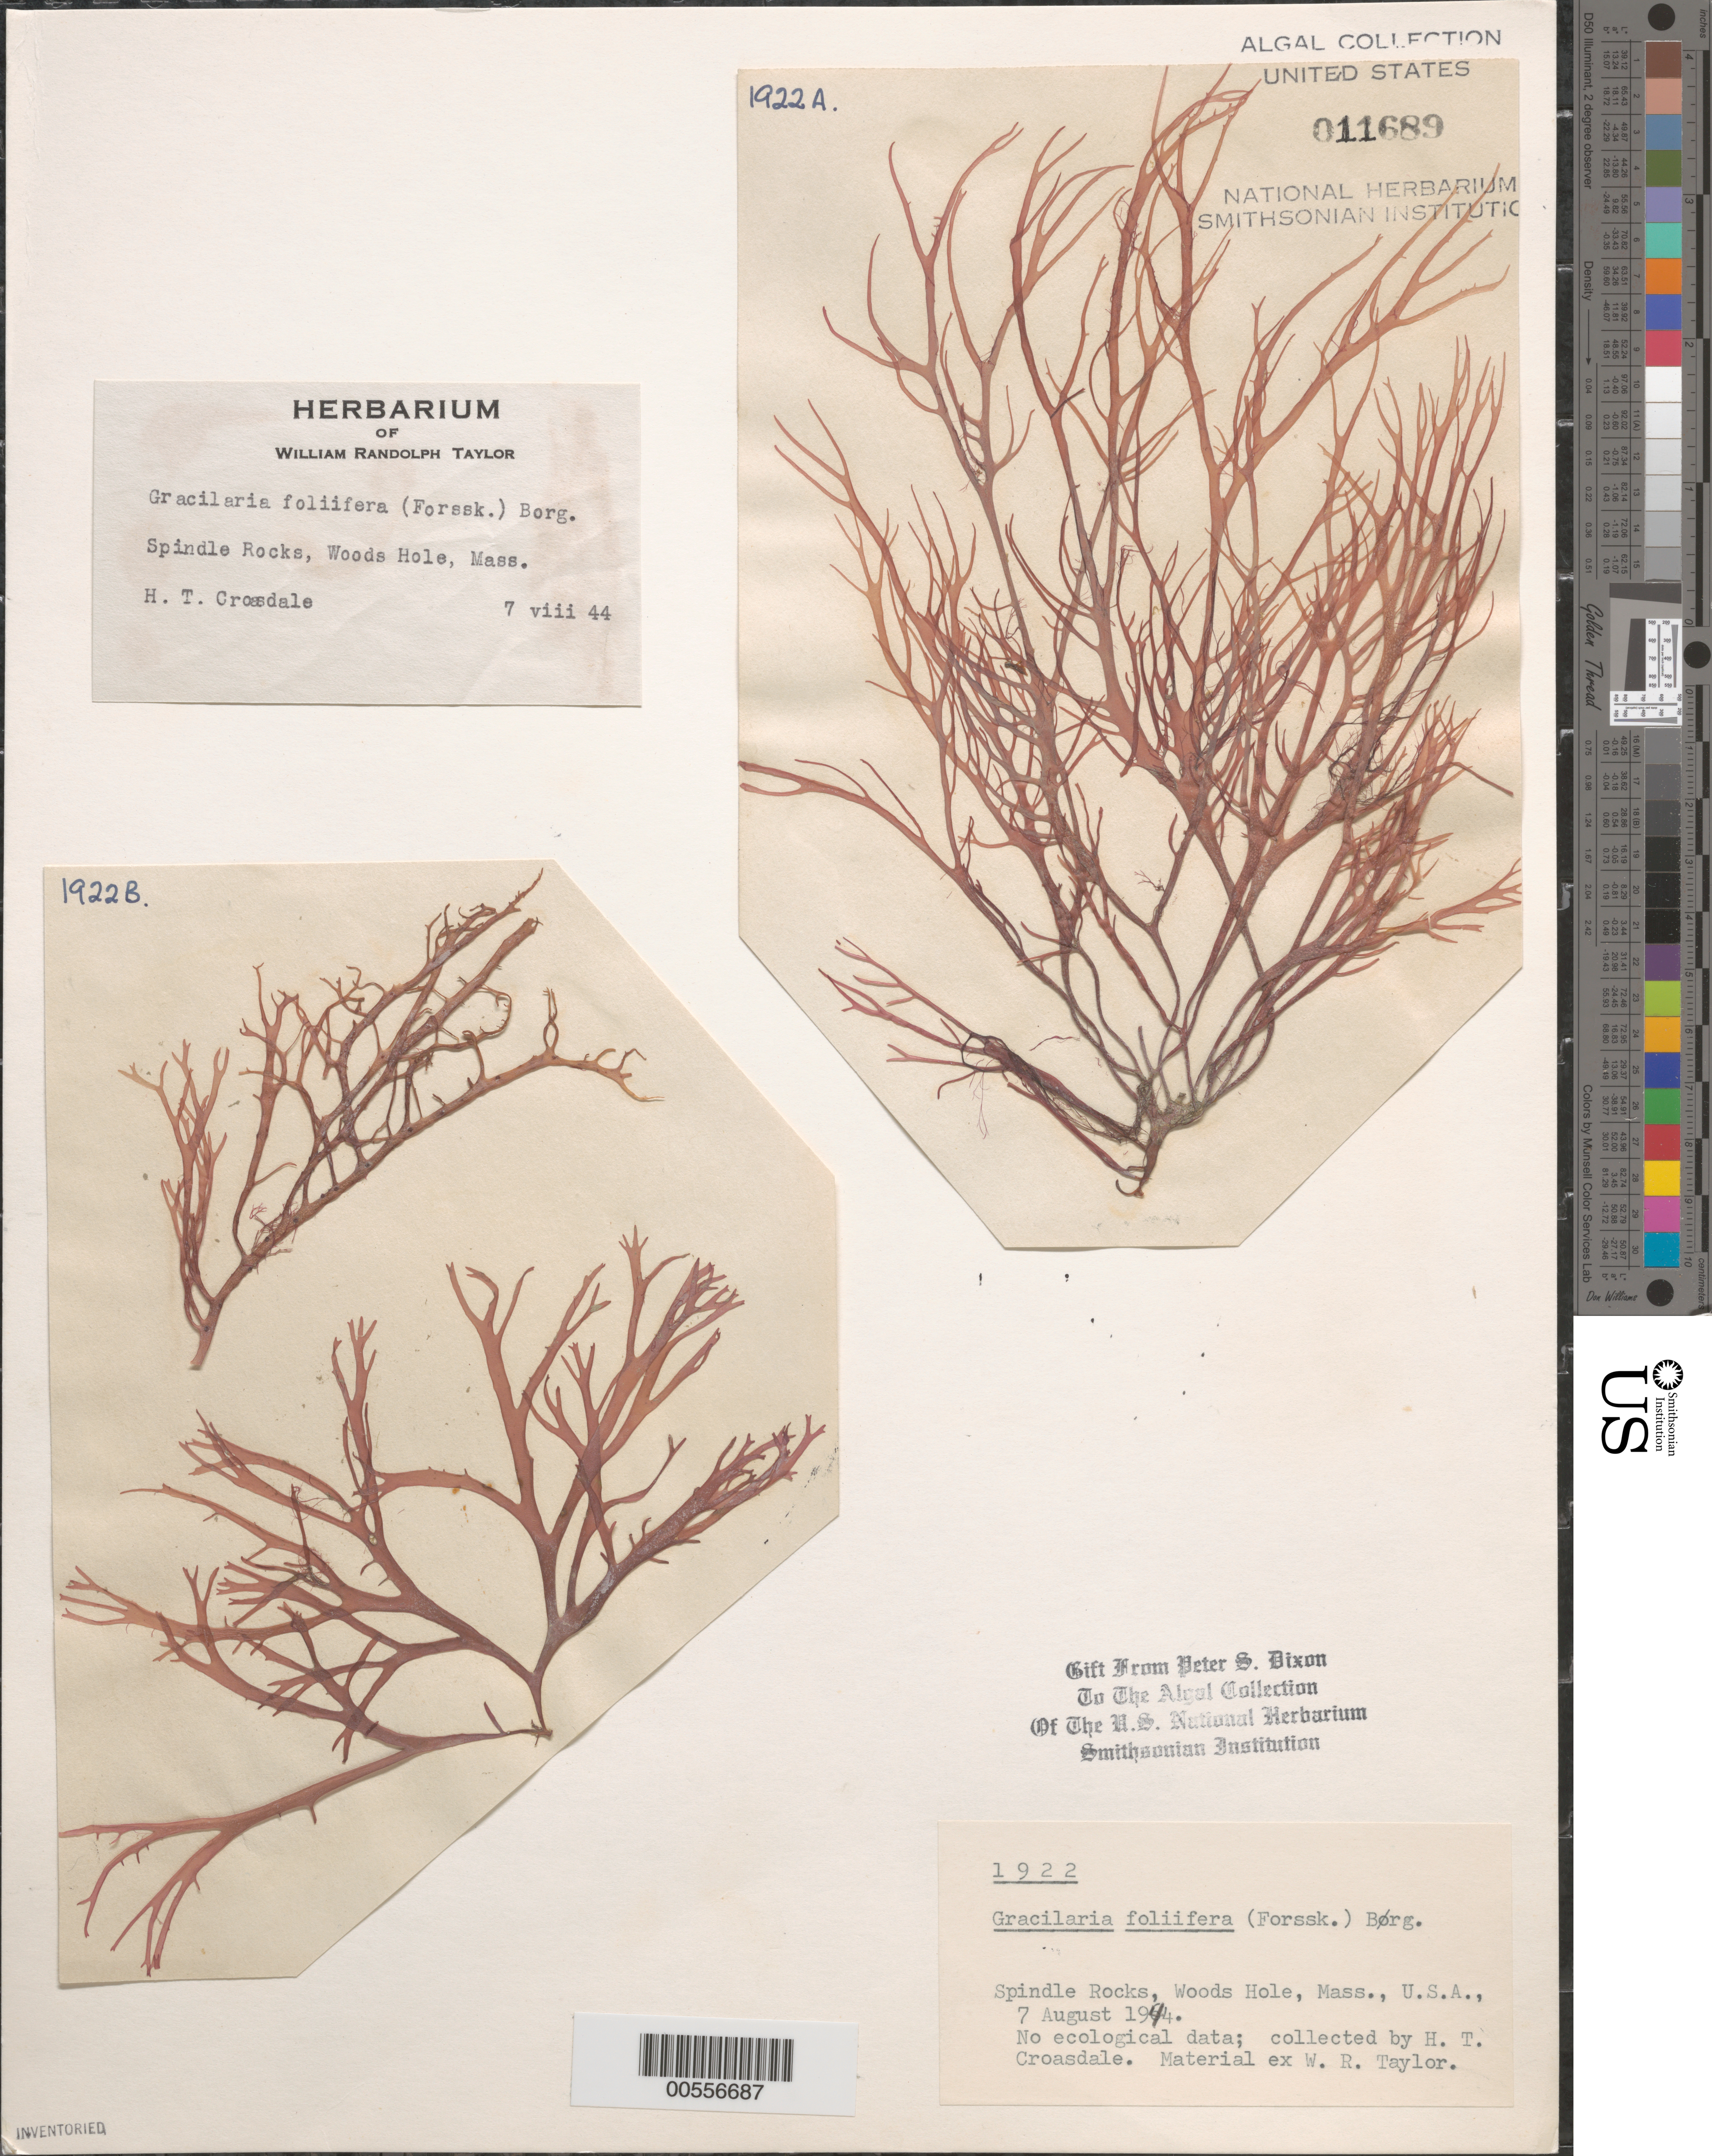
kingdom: Plantae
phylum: Rhodophyta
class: Florideophyceae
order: Gracilariales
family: Gracilariaceae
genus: Gracilaria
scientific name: Gracilaria foliifera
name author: (Forssk.) Børgesen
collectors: H. T. Croasdale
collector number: PSD 1922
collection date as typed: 07 Aug 1944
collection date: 1944-08-07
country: United States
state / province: Massachusetts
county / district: Barnstable County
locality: Woods Hole, Spindle Rocks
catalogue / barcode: US 11689